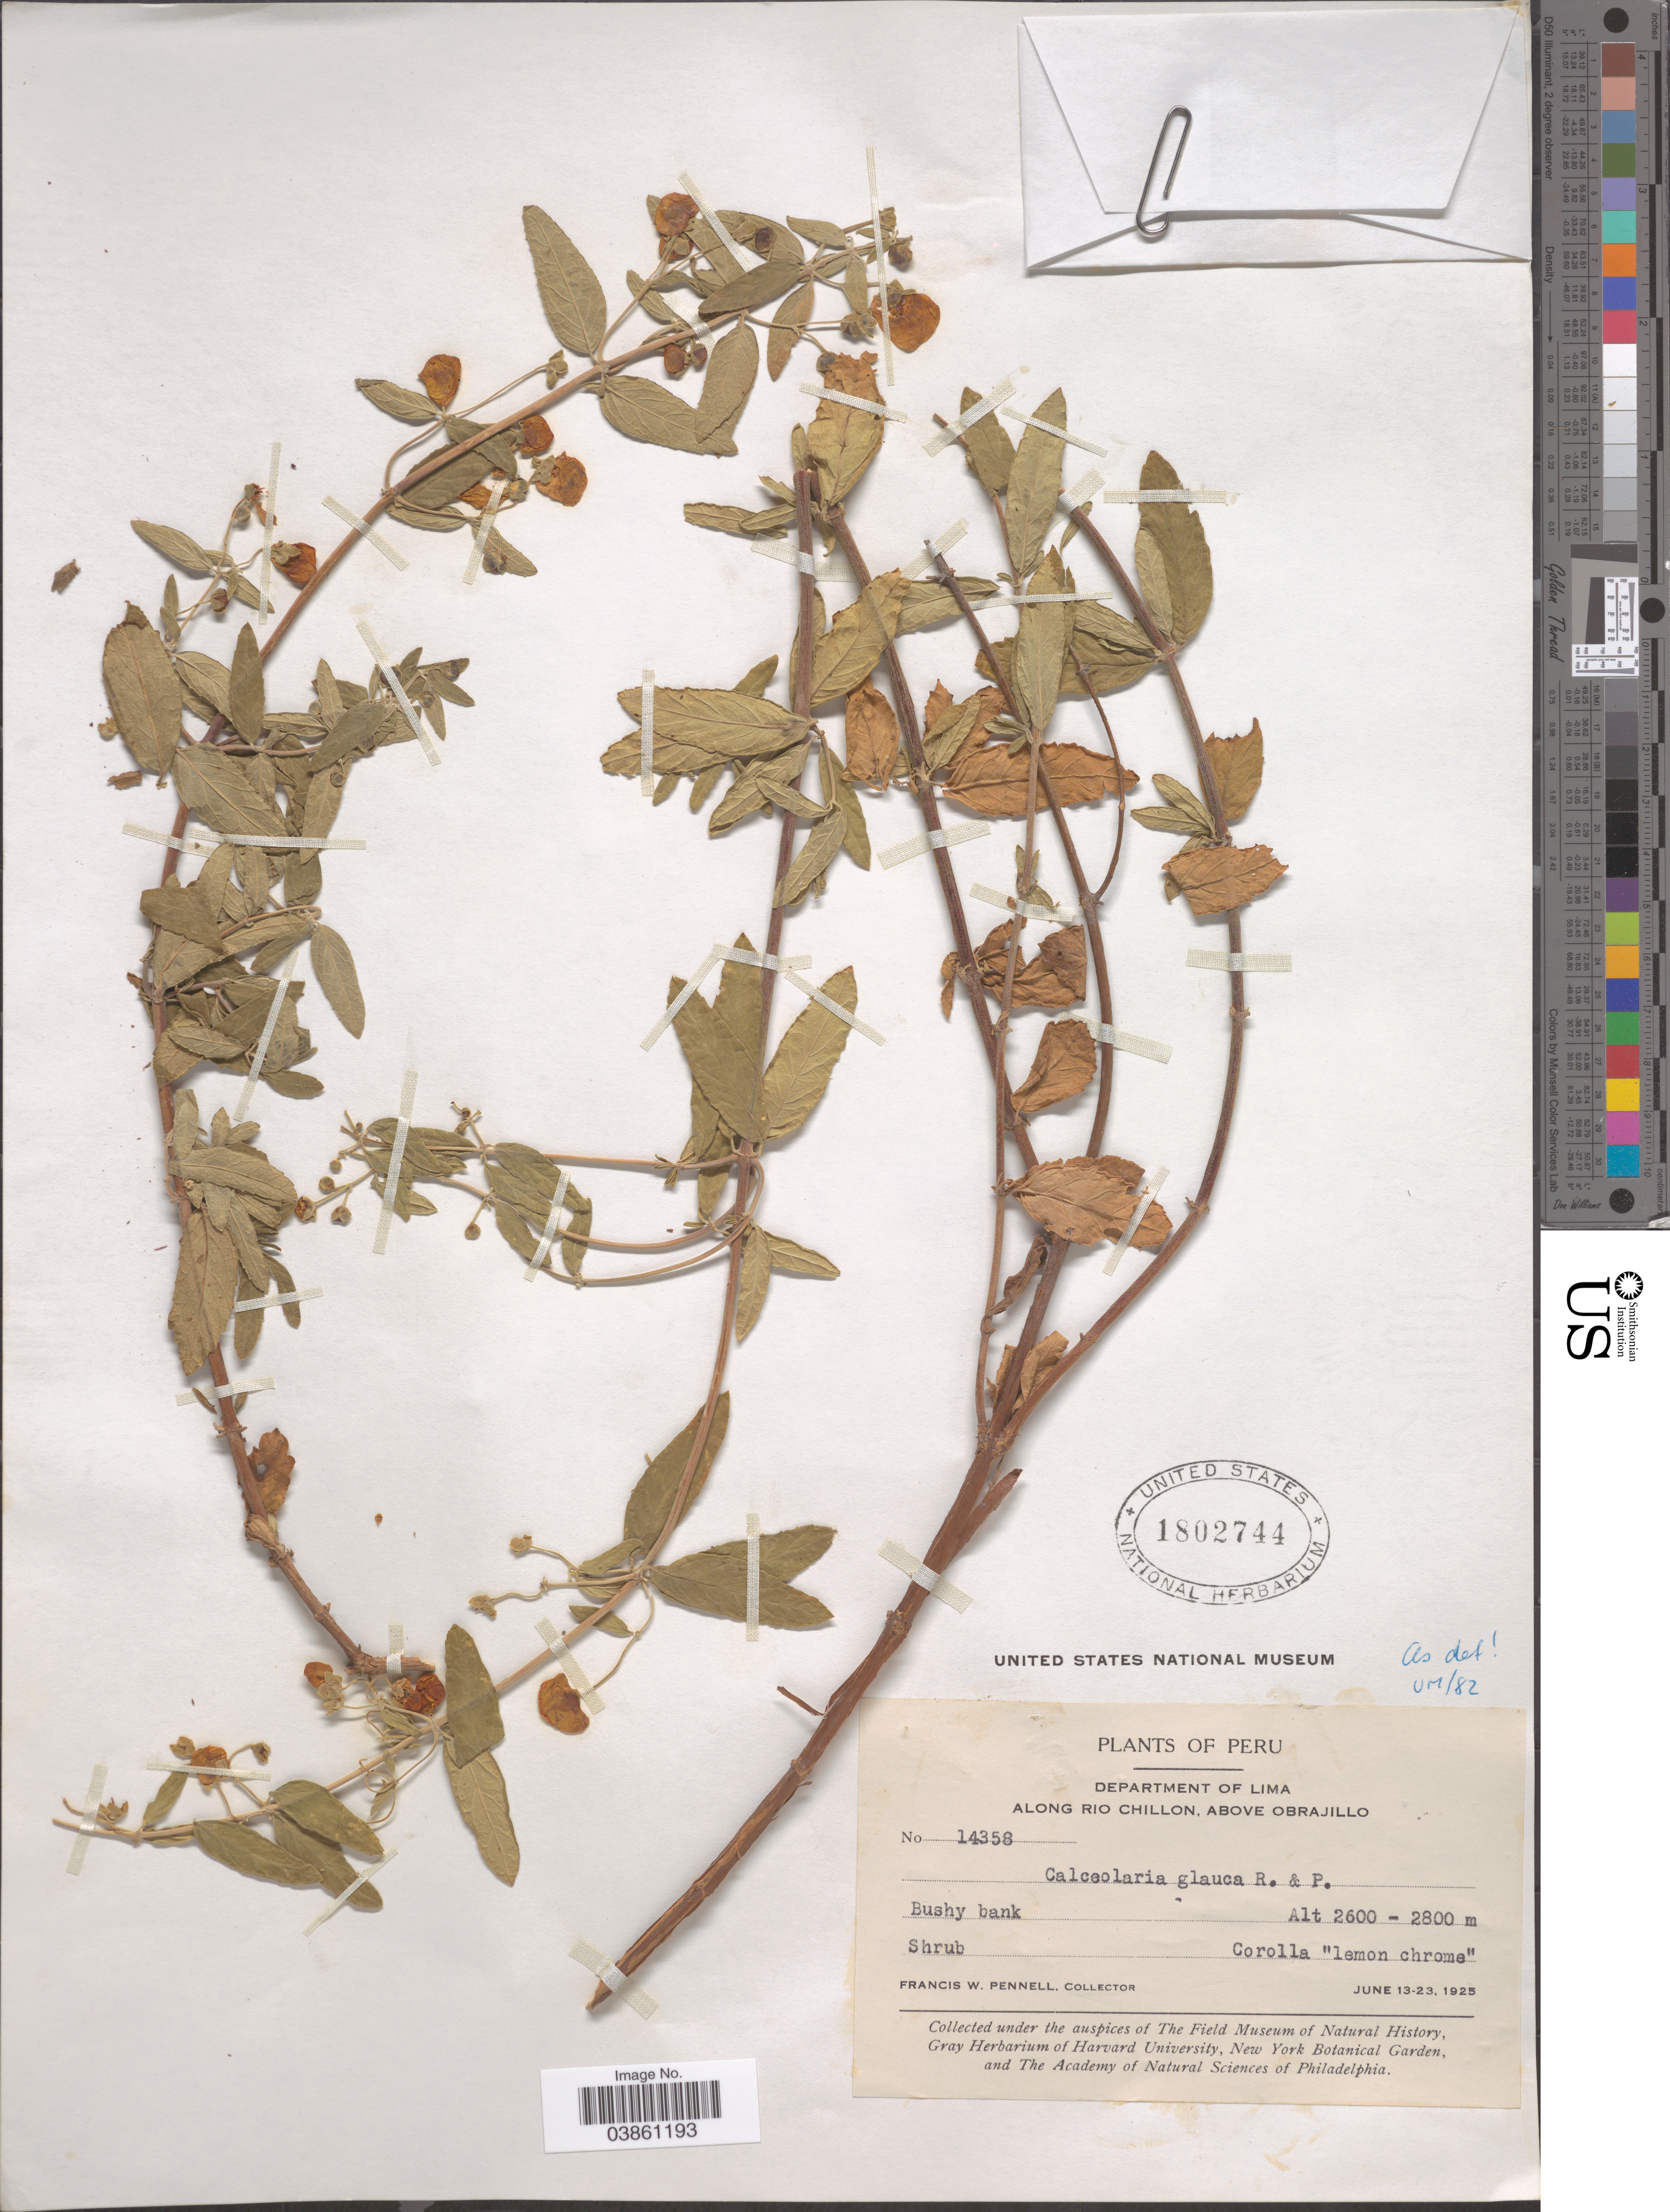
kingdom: Plantae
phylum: Tracheophyta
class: Magnoliopsida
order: Lamiales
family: Calceolariaceae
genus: Calceolaria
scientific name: Calceolaria glauca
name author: Ruiz & Pav.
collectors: F. W. Pennell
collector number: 14358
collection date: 1925-06-13/1925-06-23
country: Peru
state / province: Lima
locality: Department of Lima. Along Rio Chillon, above Obrajillo.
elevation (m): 2600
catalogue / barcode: US 1802744